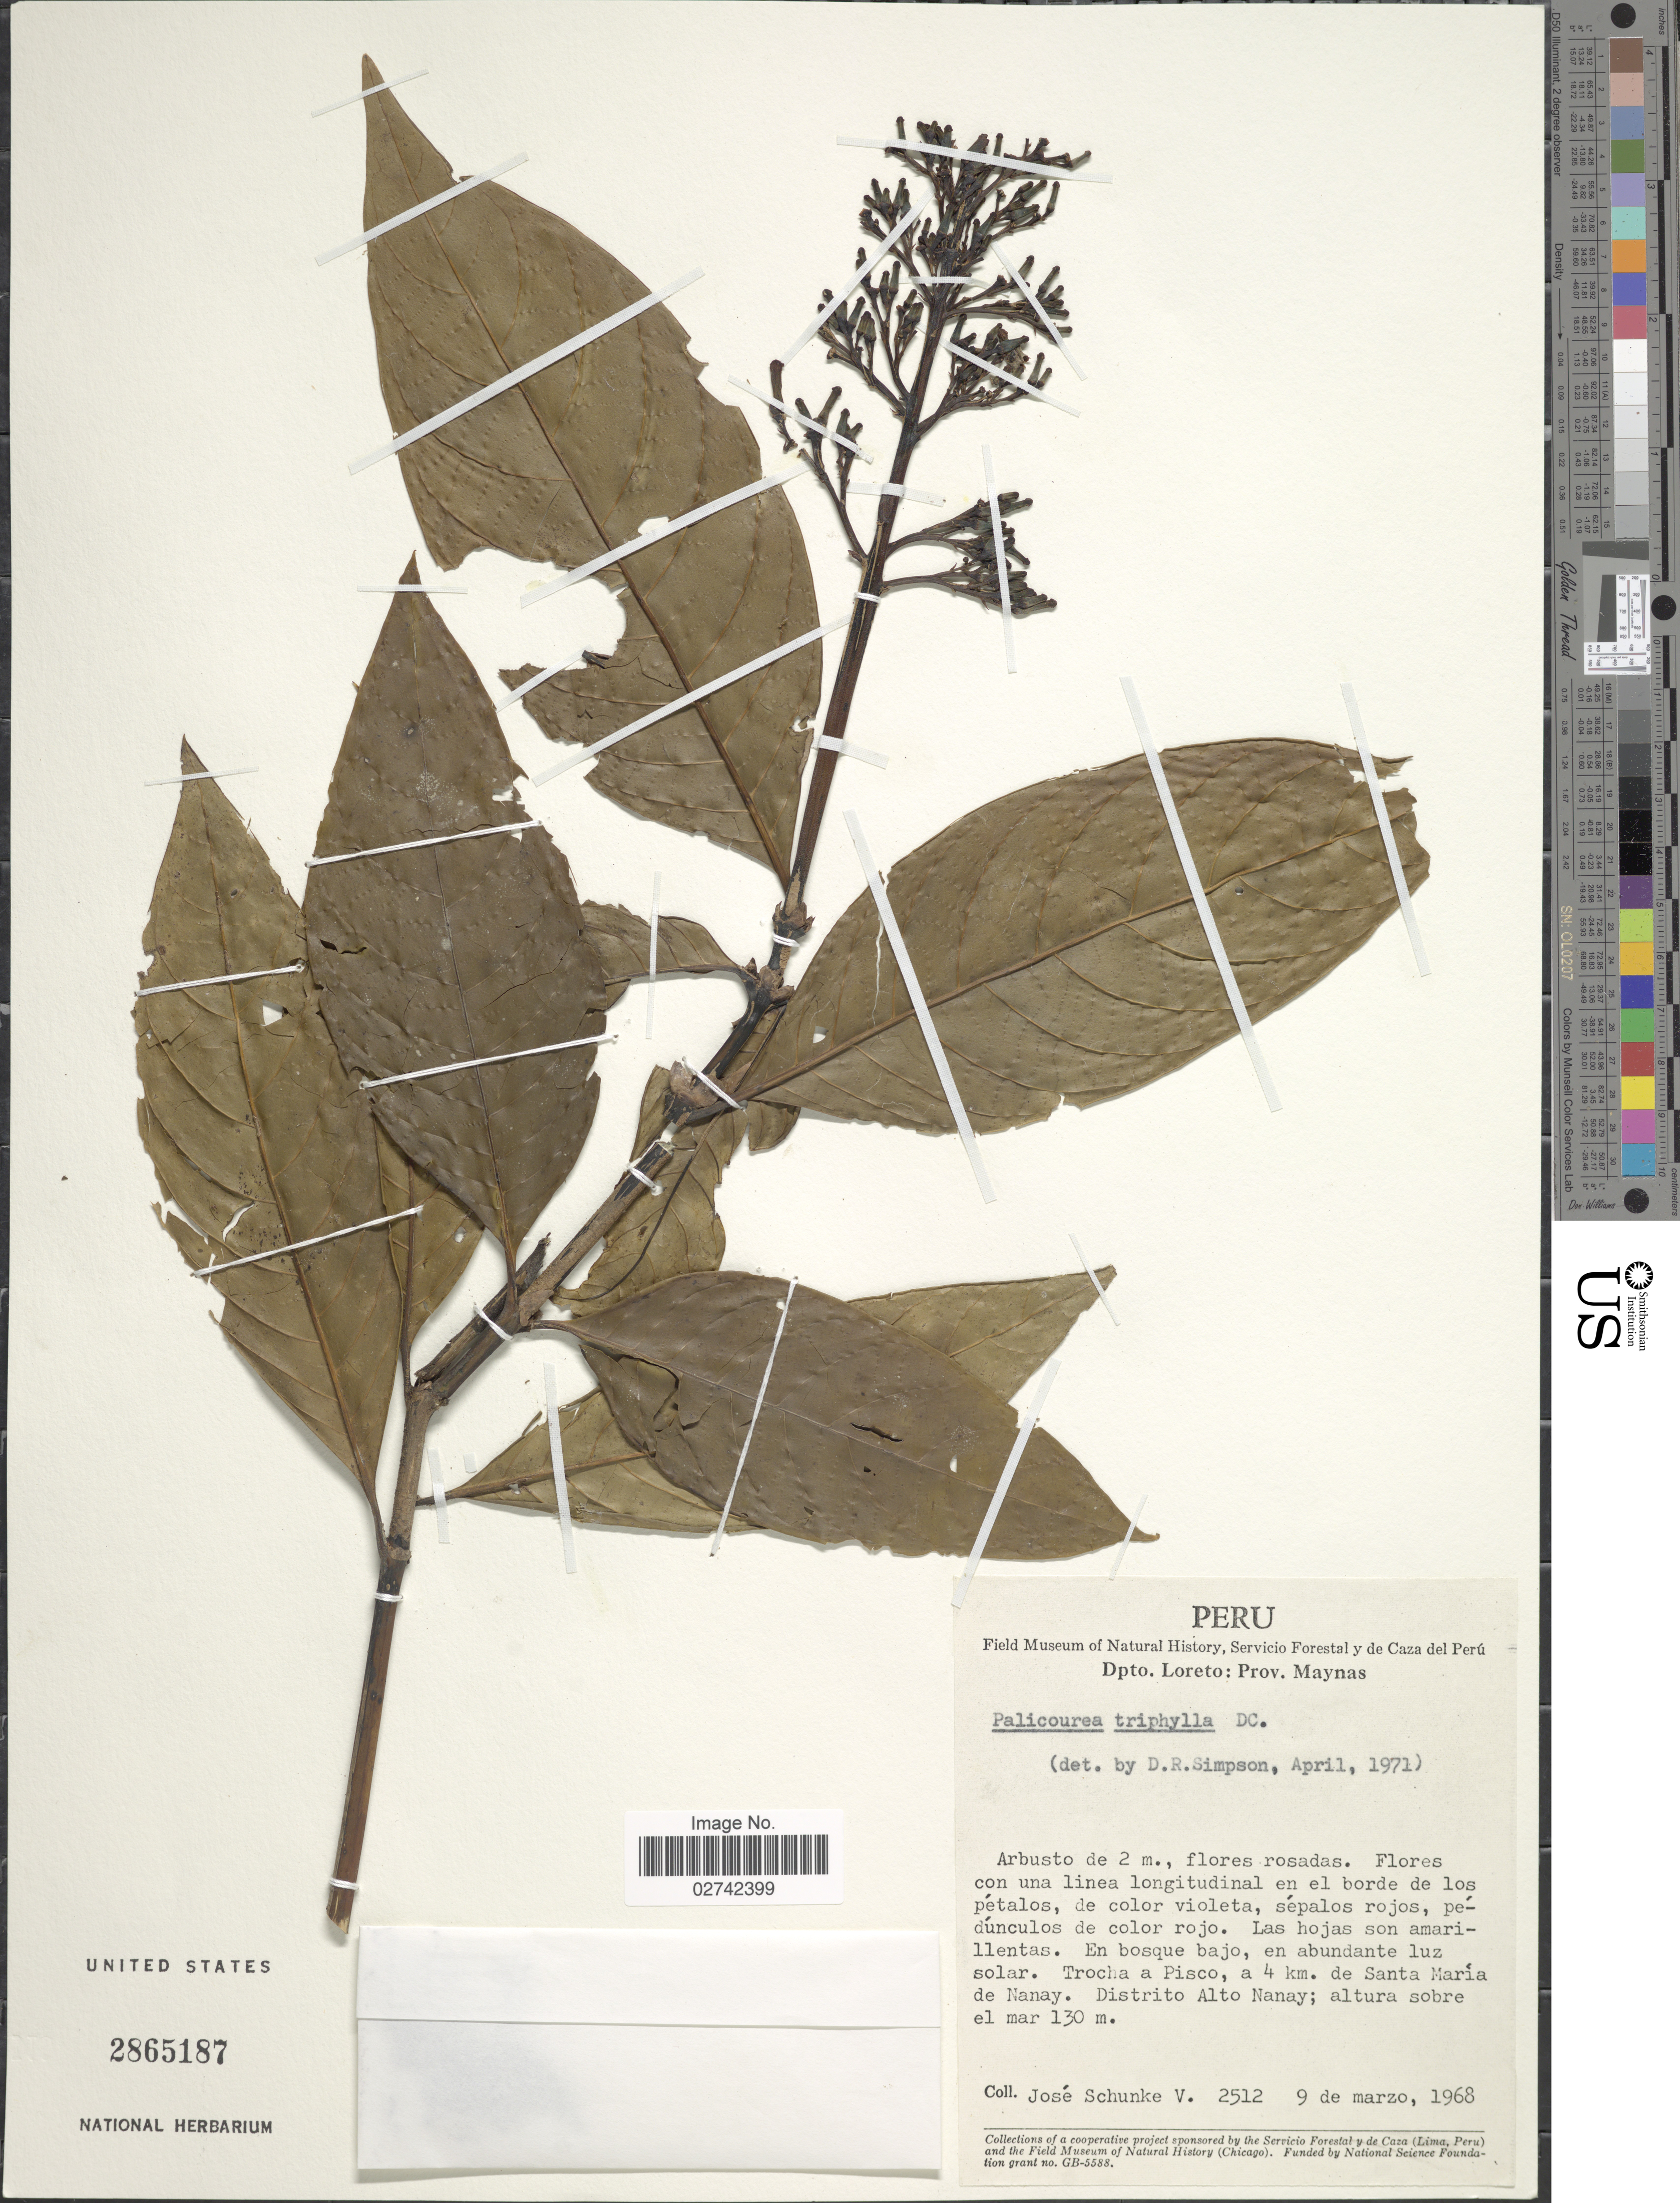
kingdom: Plantae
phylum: Tracheophyta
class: Magnoliopsida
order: Gentianales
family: Rubiaceae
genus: Palicourea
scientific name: Palicourea triphylla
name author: DC.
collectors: J. Schunke Vigo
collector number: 2512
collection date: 1968-03-09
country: Peru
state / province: Loreto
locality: Prov. Maynas, Trocha a Pisco, a 4 Km. de Santa Maria de Nanay, Distrito Alto Nanay.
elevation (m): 130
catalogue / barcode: US 2865187